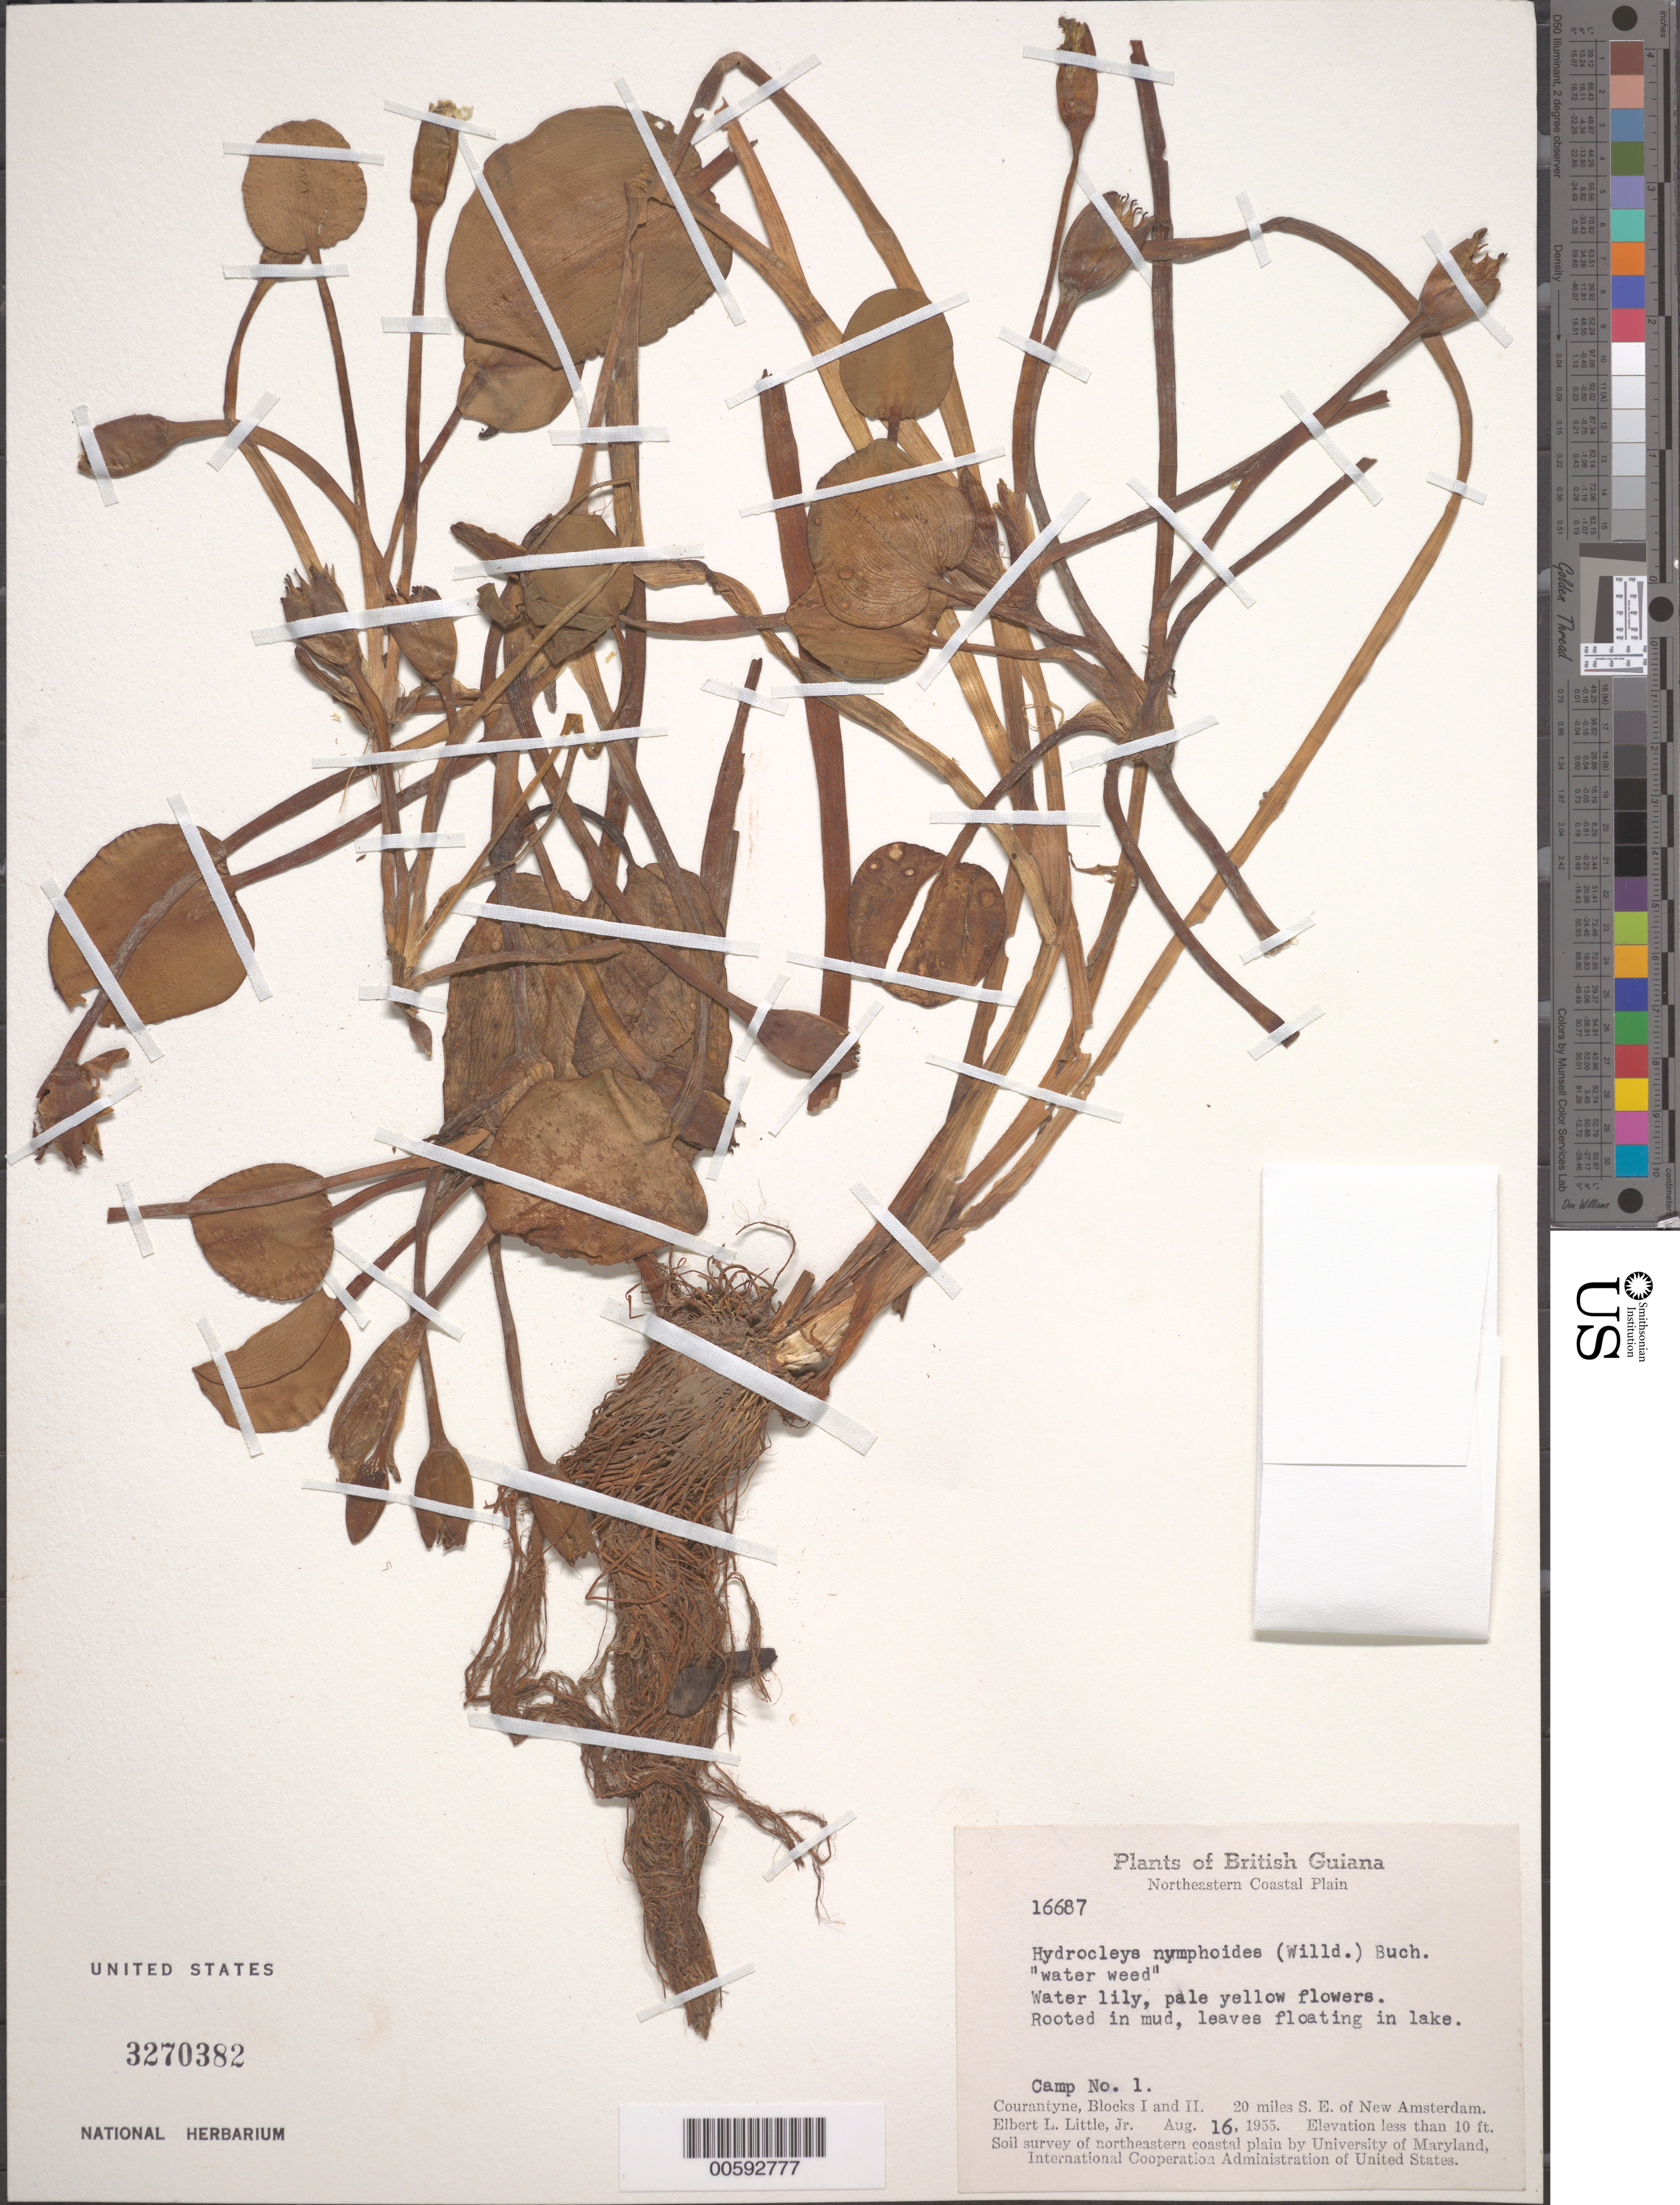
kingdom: Plantae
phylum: Tracheophyta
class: Liliopsida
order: Alismatales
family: Alismataceae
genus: Hydrocleys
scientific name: Hydrocleys nymphoides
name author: (Humb. & Bonpl. ex Willd.) Buchenau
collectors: E. L. Little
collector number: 16687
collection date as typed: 16 Aug 1955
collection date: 1955-08-16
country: Guyana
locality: SE of New Amsterdam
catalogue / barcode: US 3270382